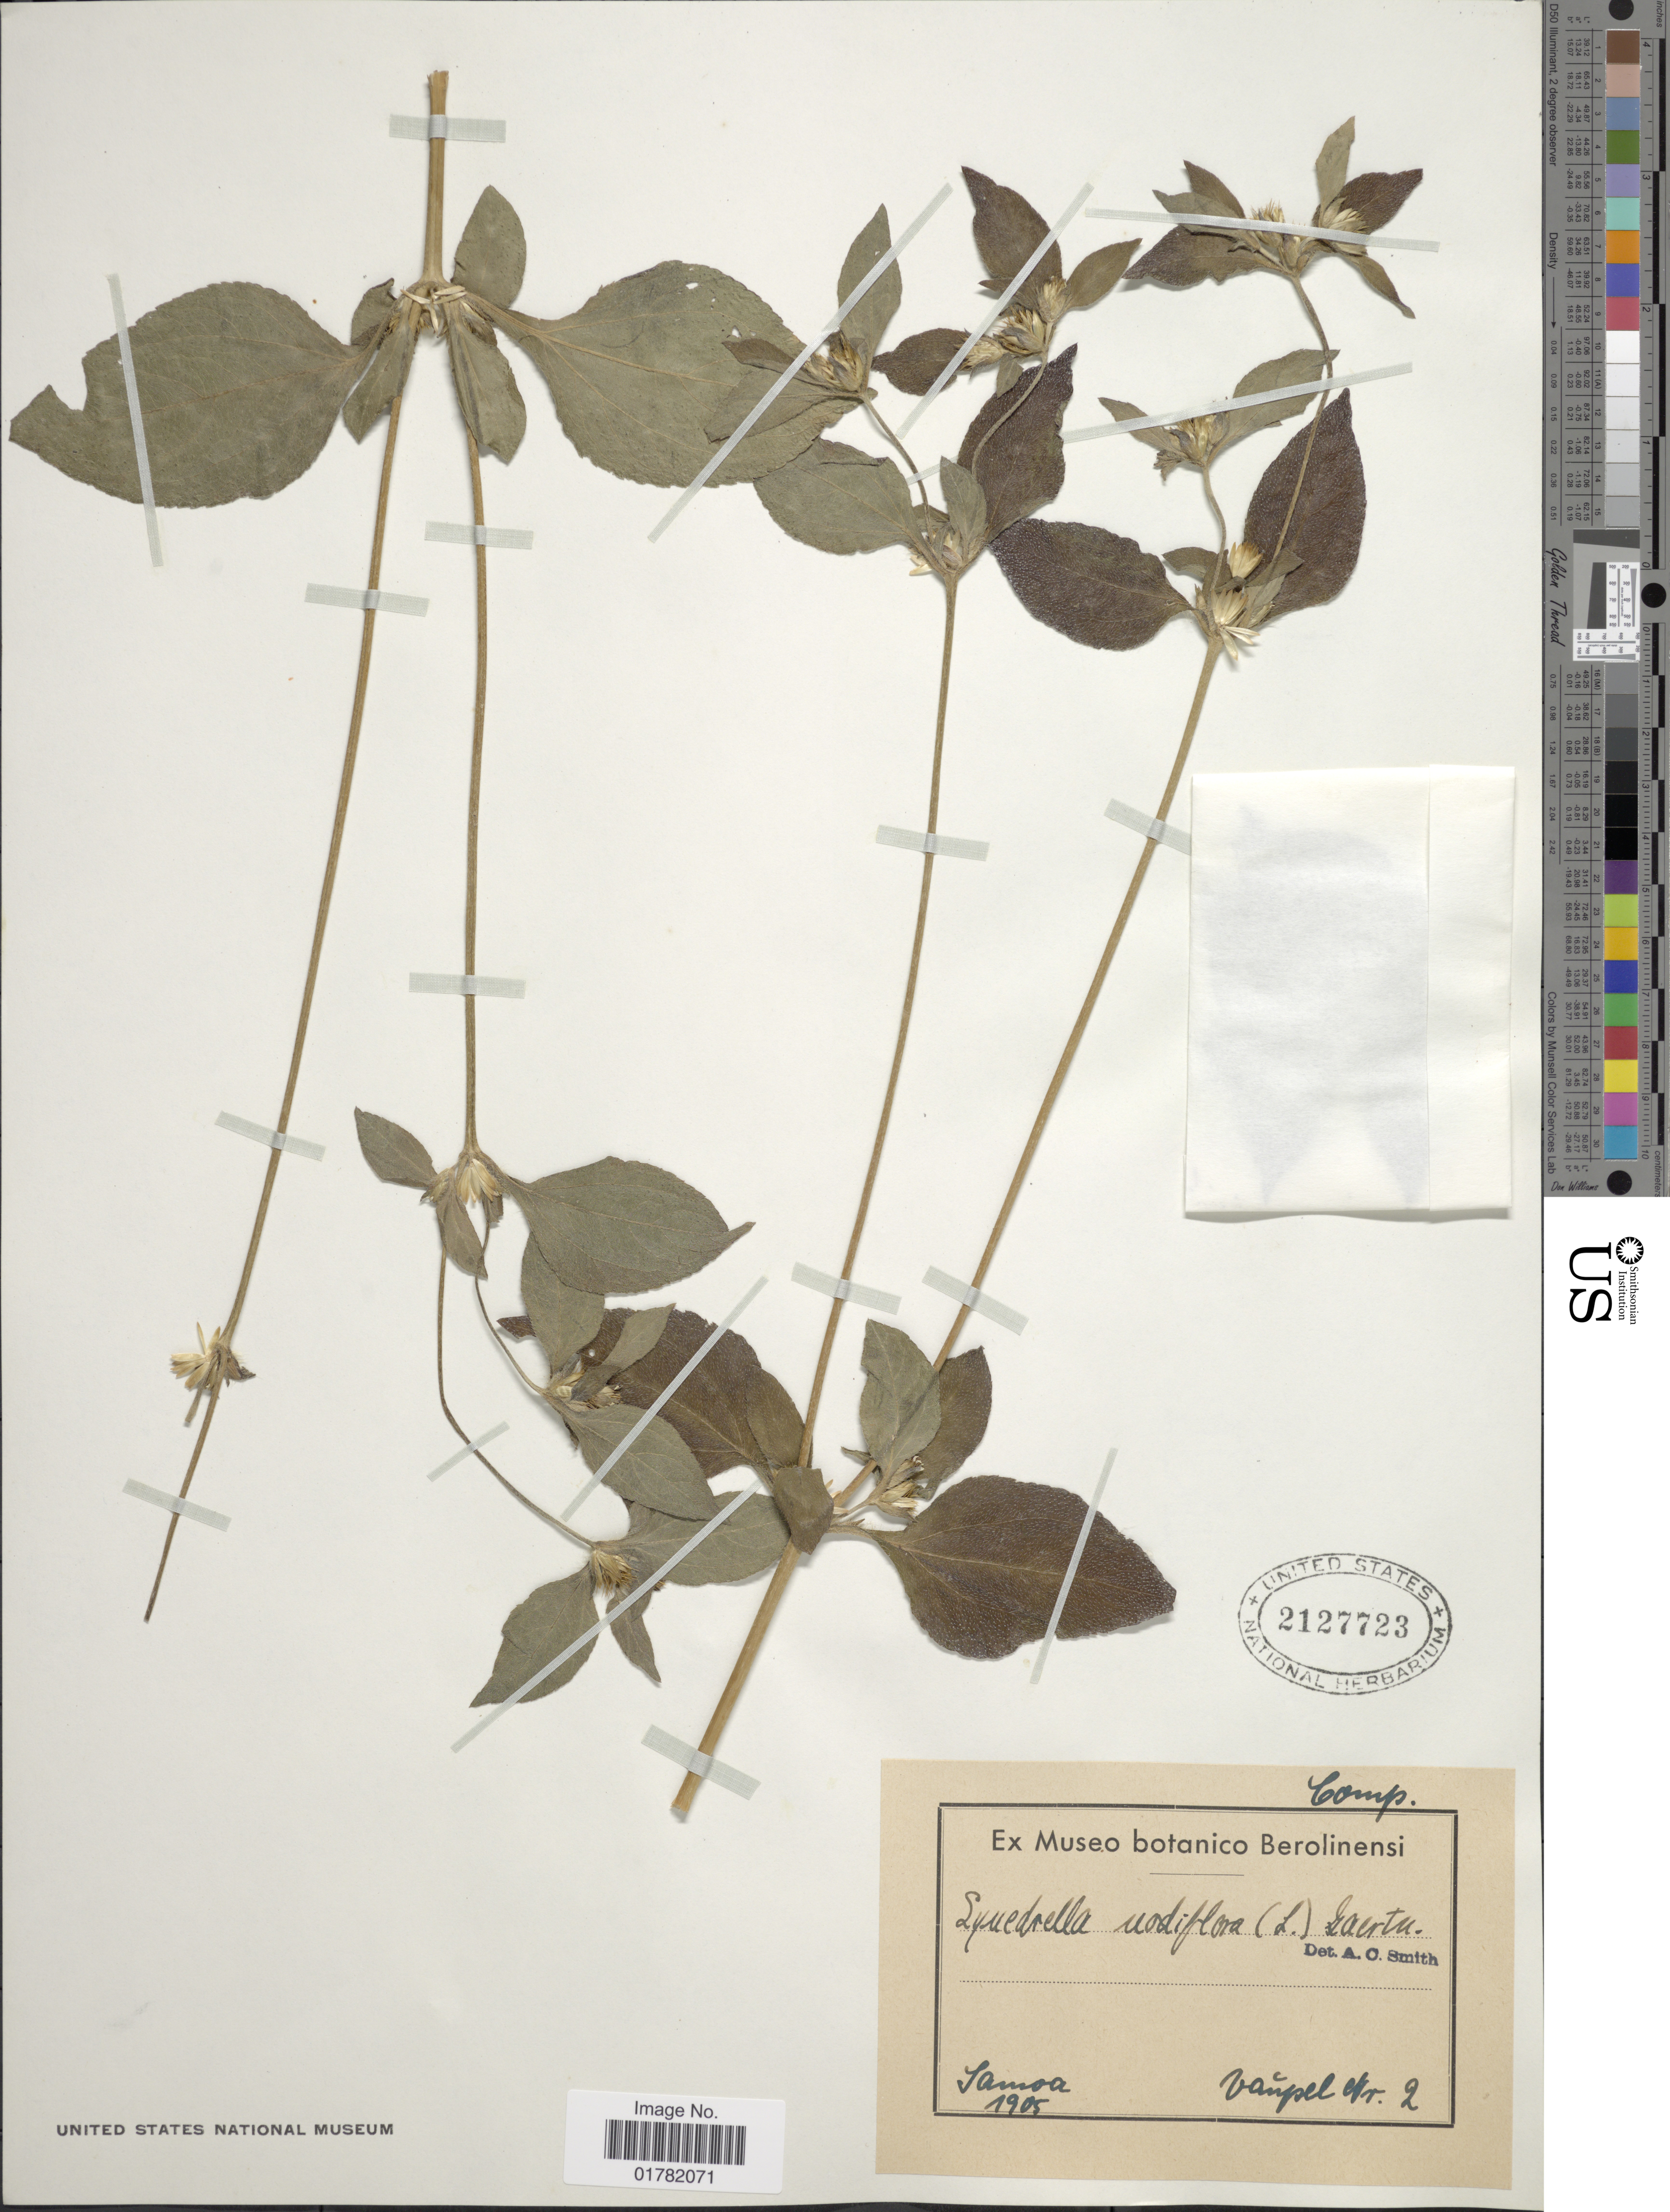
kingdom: Plantae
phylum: Tracheophyta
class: Magnoliopsida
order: Asterales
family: Asteraceae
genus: Synedrella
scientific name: Synedrella nodiflora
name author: (L.) Gaertn.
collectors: Vaupel, --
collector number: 2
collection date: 1905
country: Samoa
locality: Samoa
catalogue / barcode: US 2127723